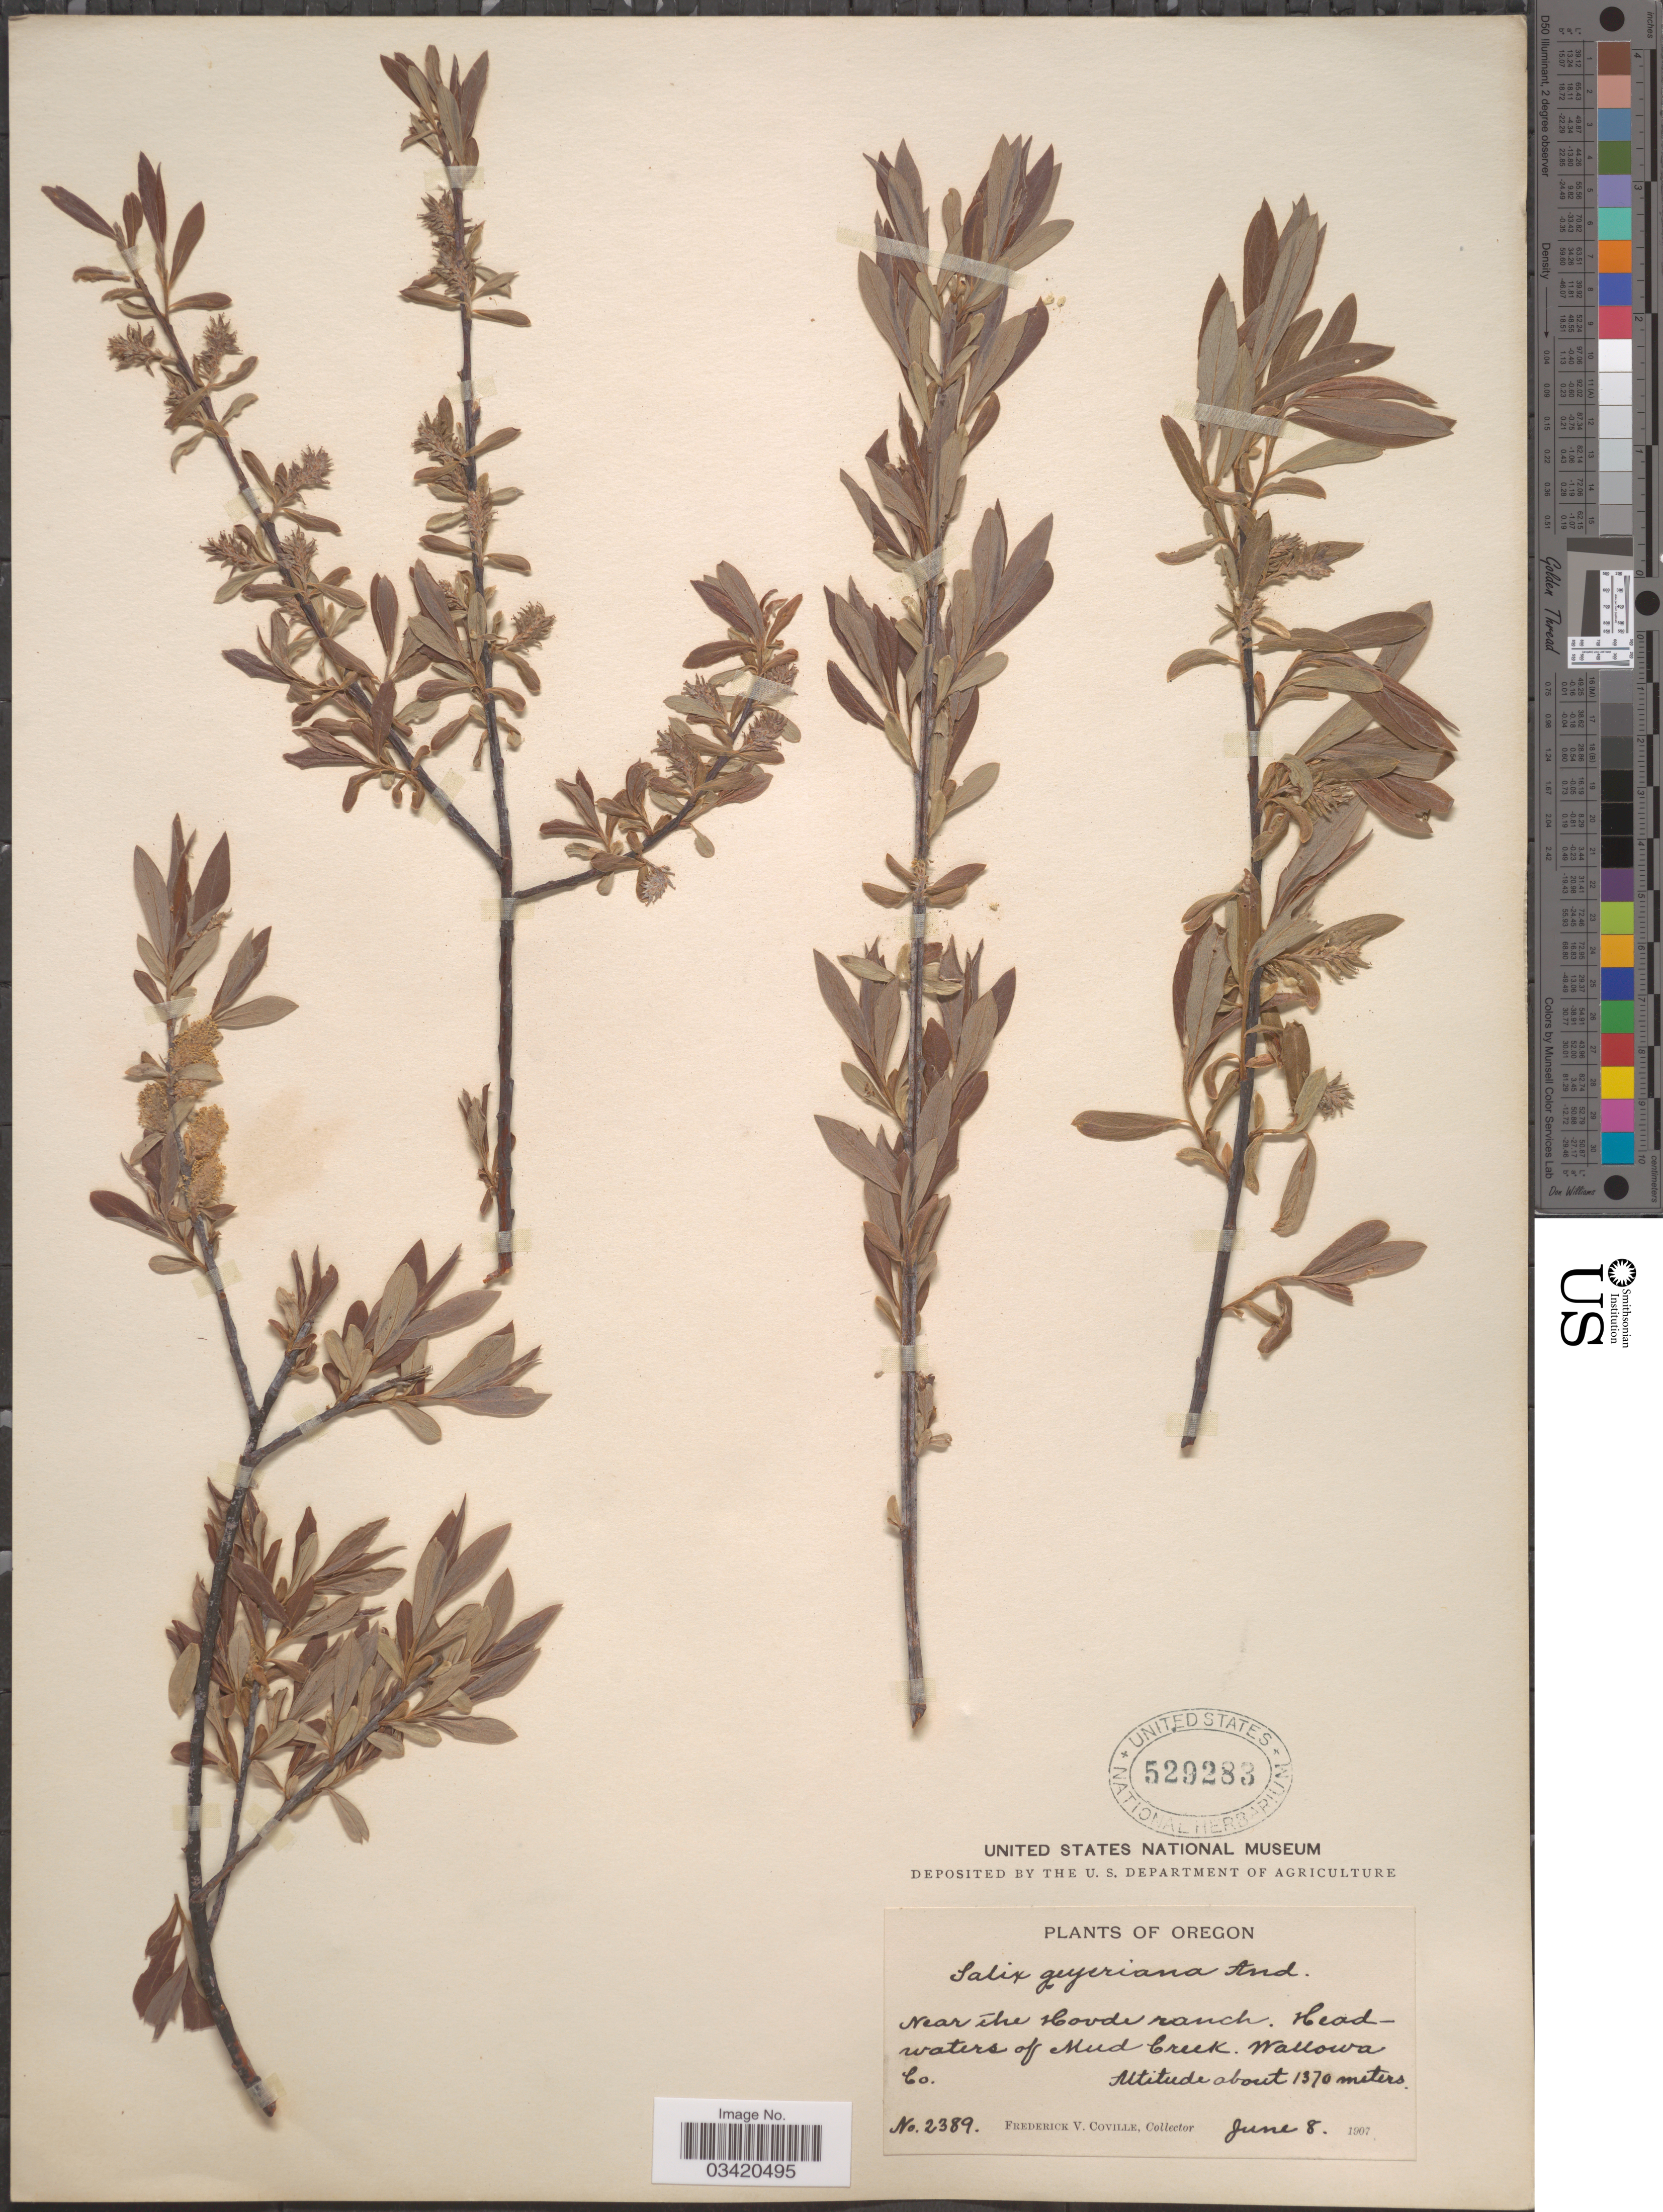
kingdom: Plantae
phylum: Tracheophyta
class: Magnoliopsida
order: Malpighiales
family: Salicaceae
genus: Salix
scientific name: Salix geyeriana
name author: Andersson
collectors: F. V. Coville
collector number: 2389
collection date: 1907-06-08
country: United States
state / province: Oregon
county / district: Wallowa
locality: Near the Hovde ranch. Headwaters of Mud Creek. Wallowa Co.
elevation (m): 1370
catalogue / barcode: US 529283